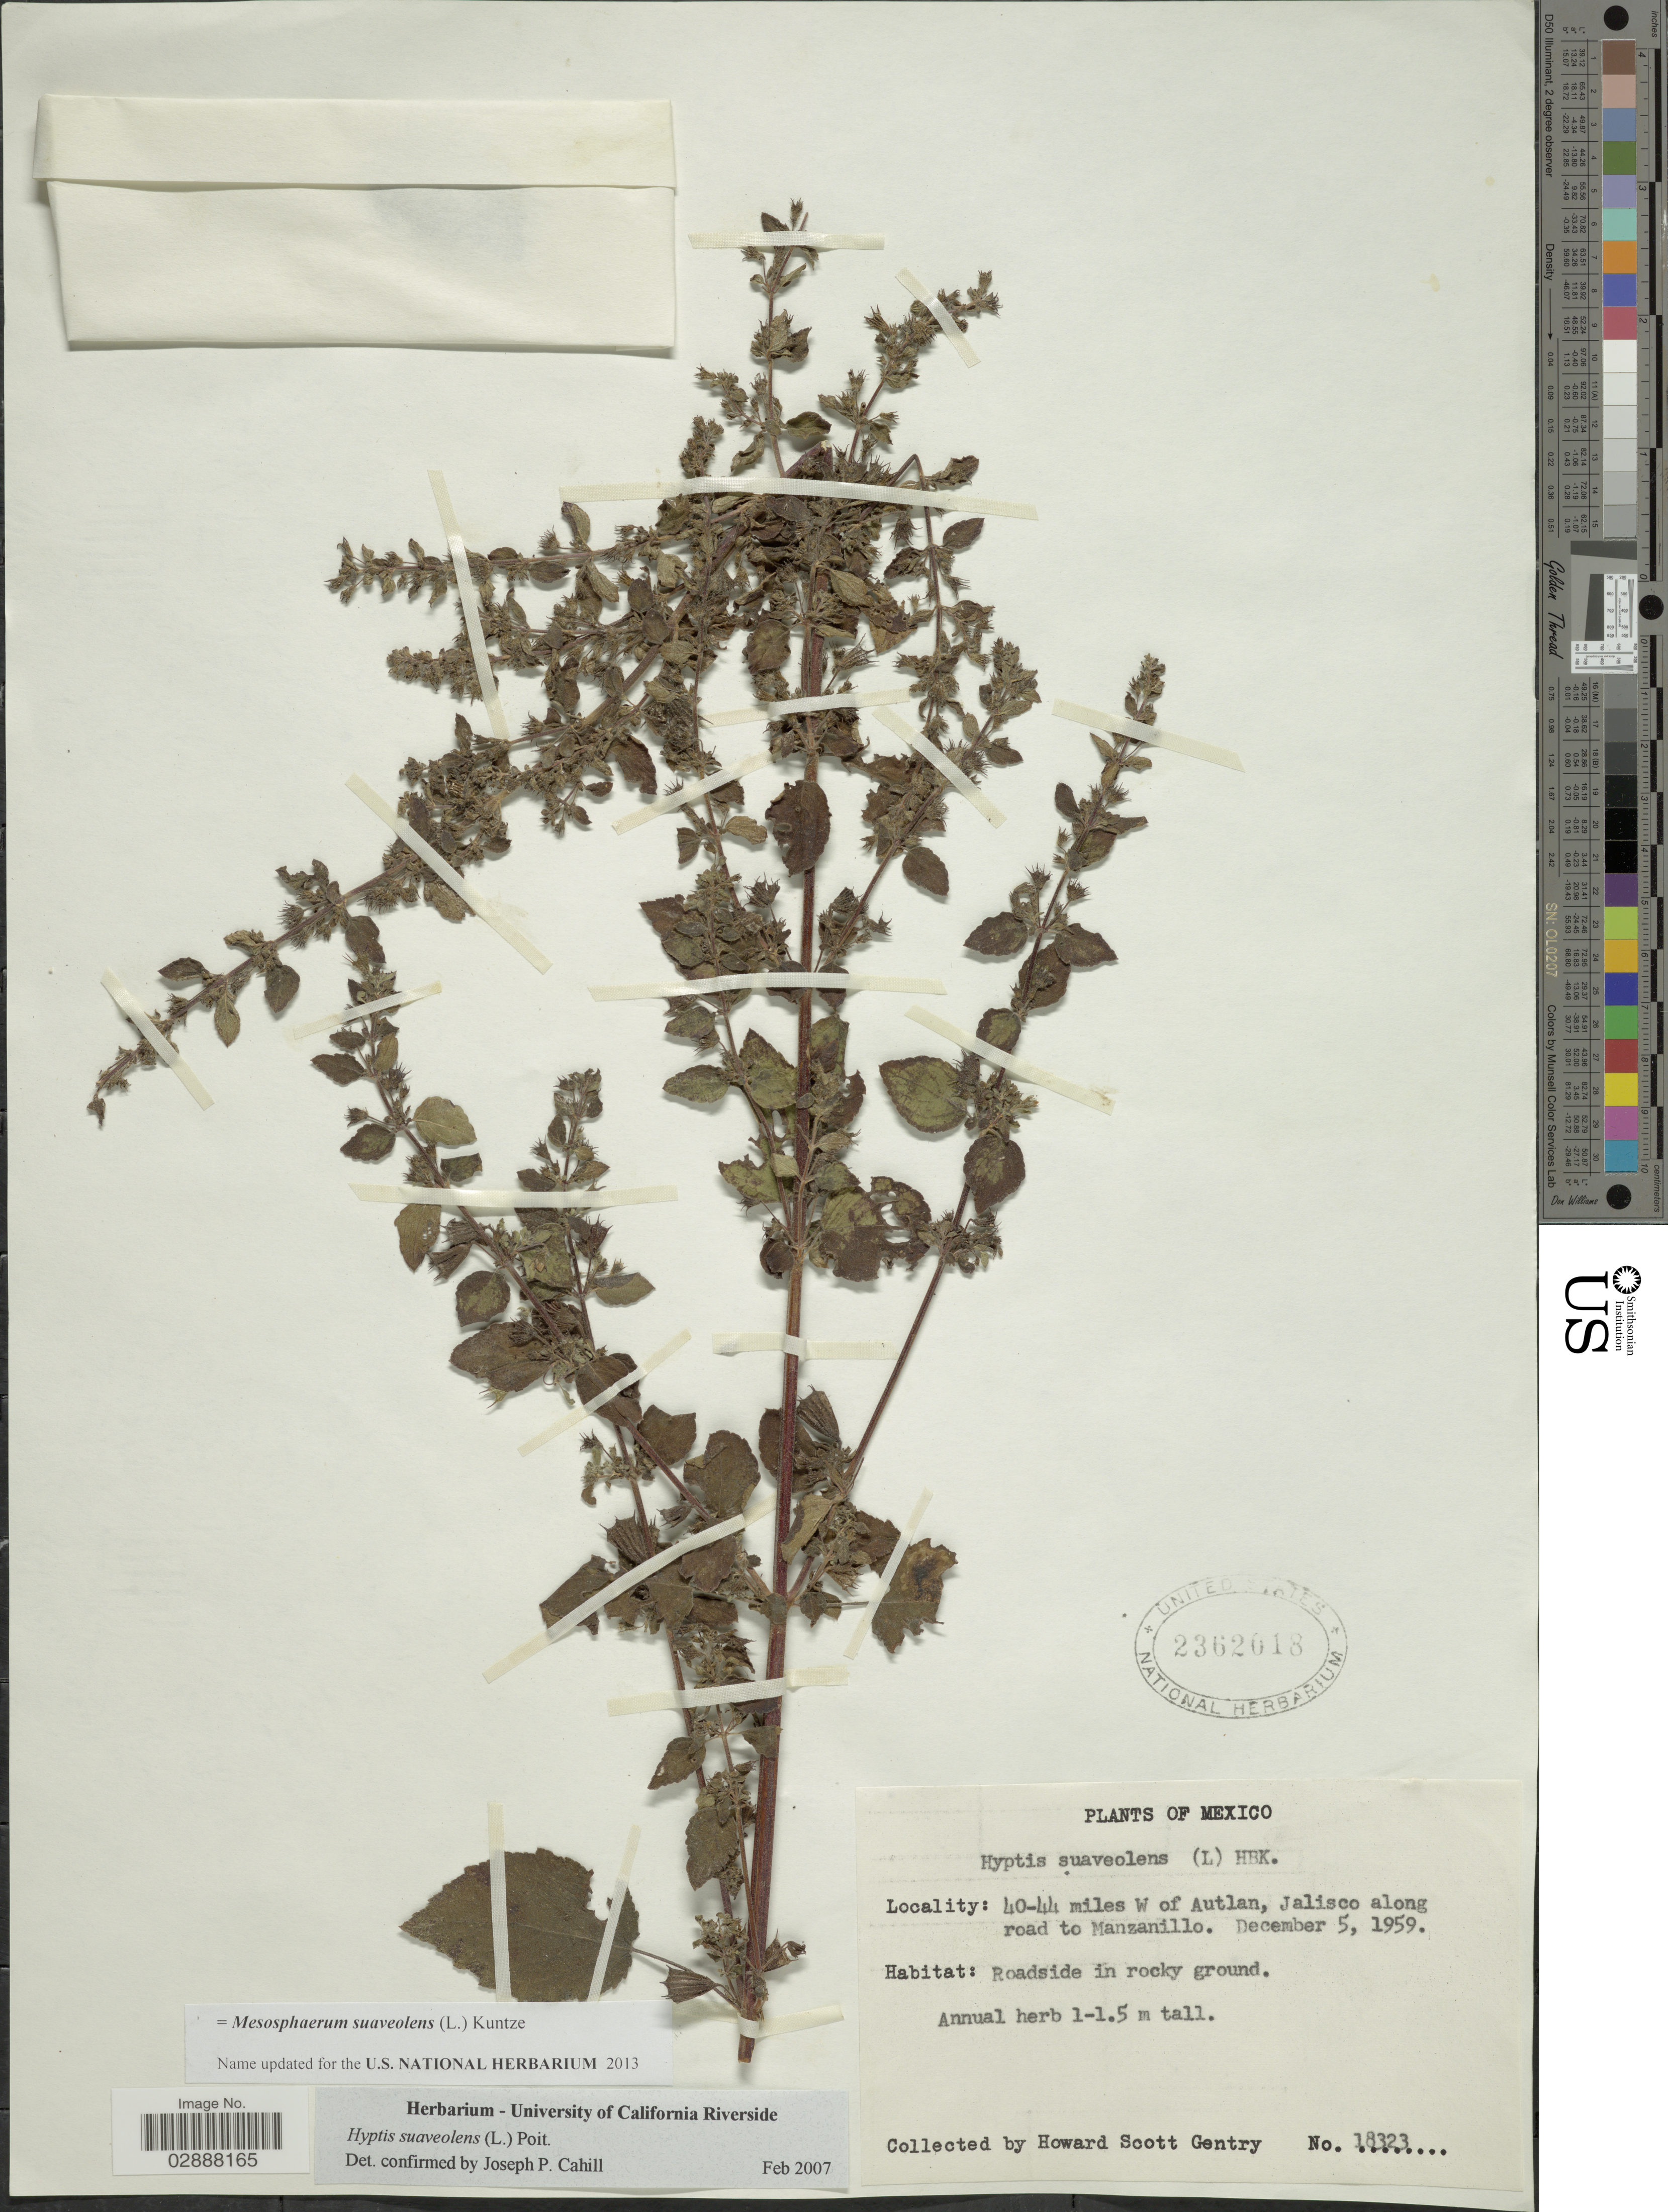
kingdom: Plantae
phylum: Tracheophyta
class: Magnoliopsida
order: Lamiales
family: Lamiaceae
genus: Mesosphaerum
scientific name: Mesosphaerum suaveolens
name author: (L.) Kuntze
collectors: H. S. Gentry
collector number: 18323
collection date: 1959-12-05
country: Mexico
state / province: Jalisco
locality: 40-44 miles W of Autlan, Jalisco along road to Manzanillo.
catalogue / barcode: US 2362018